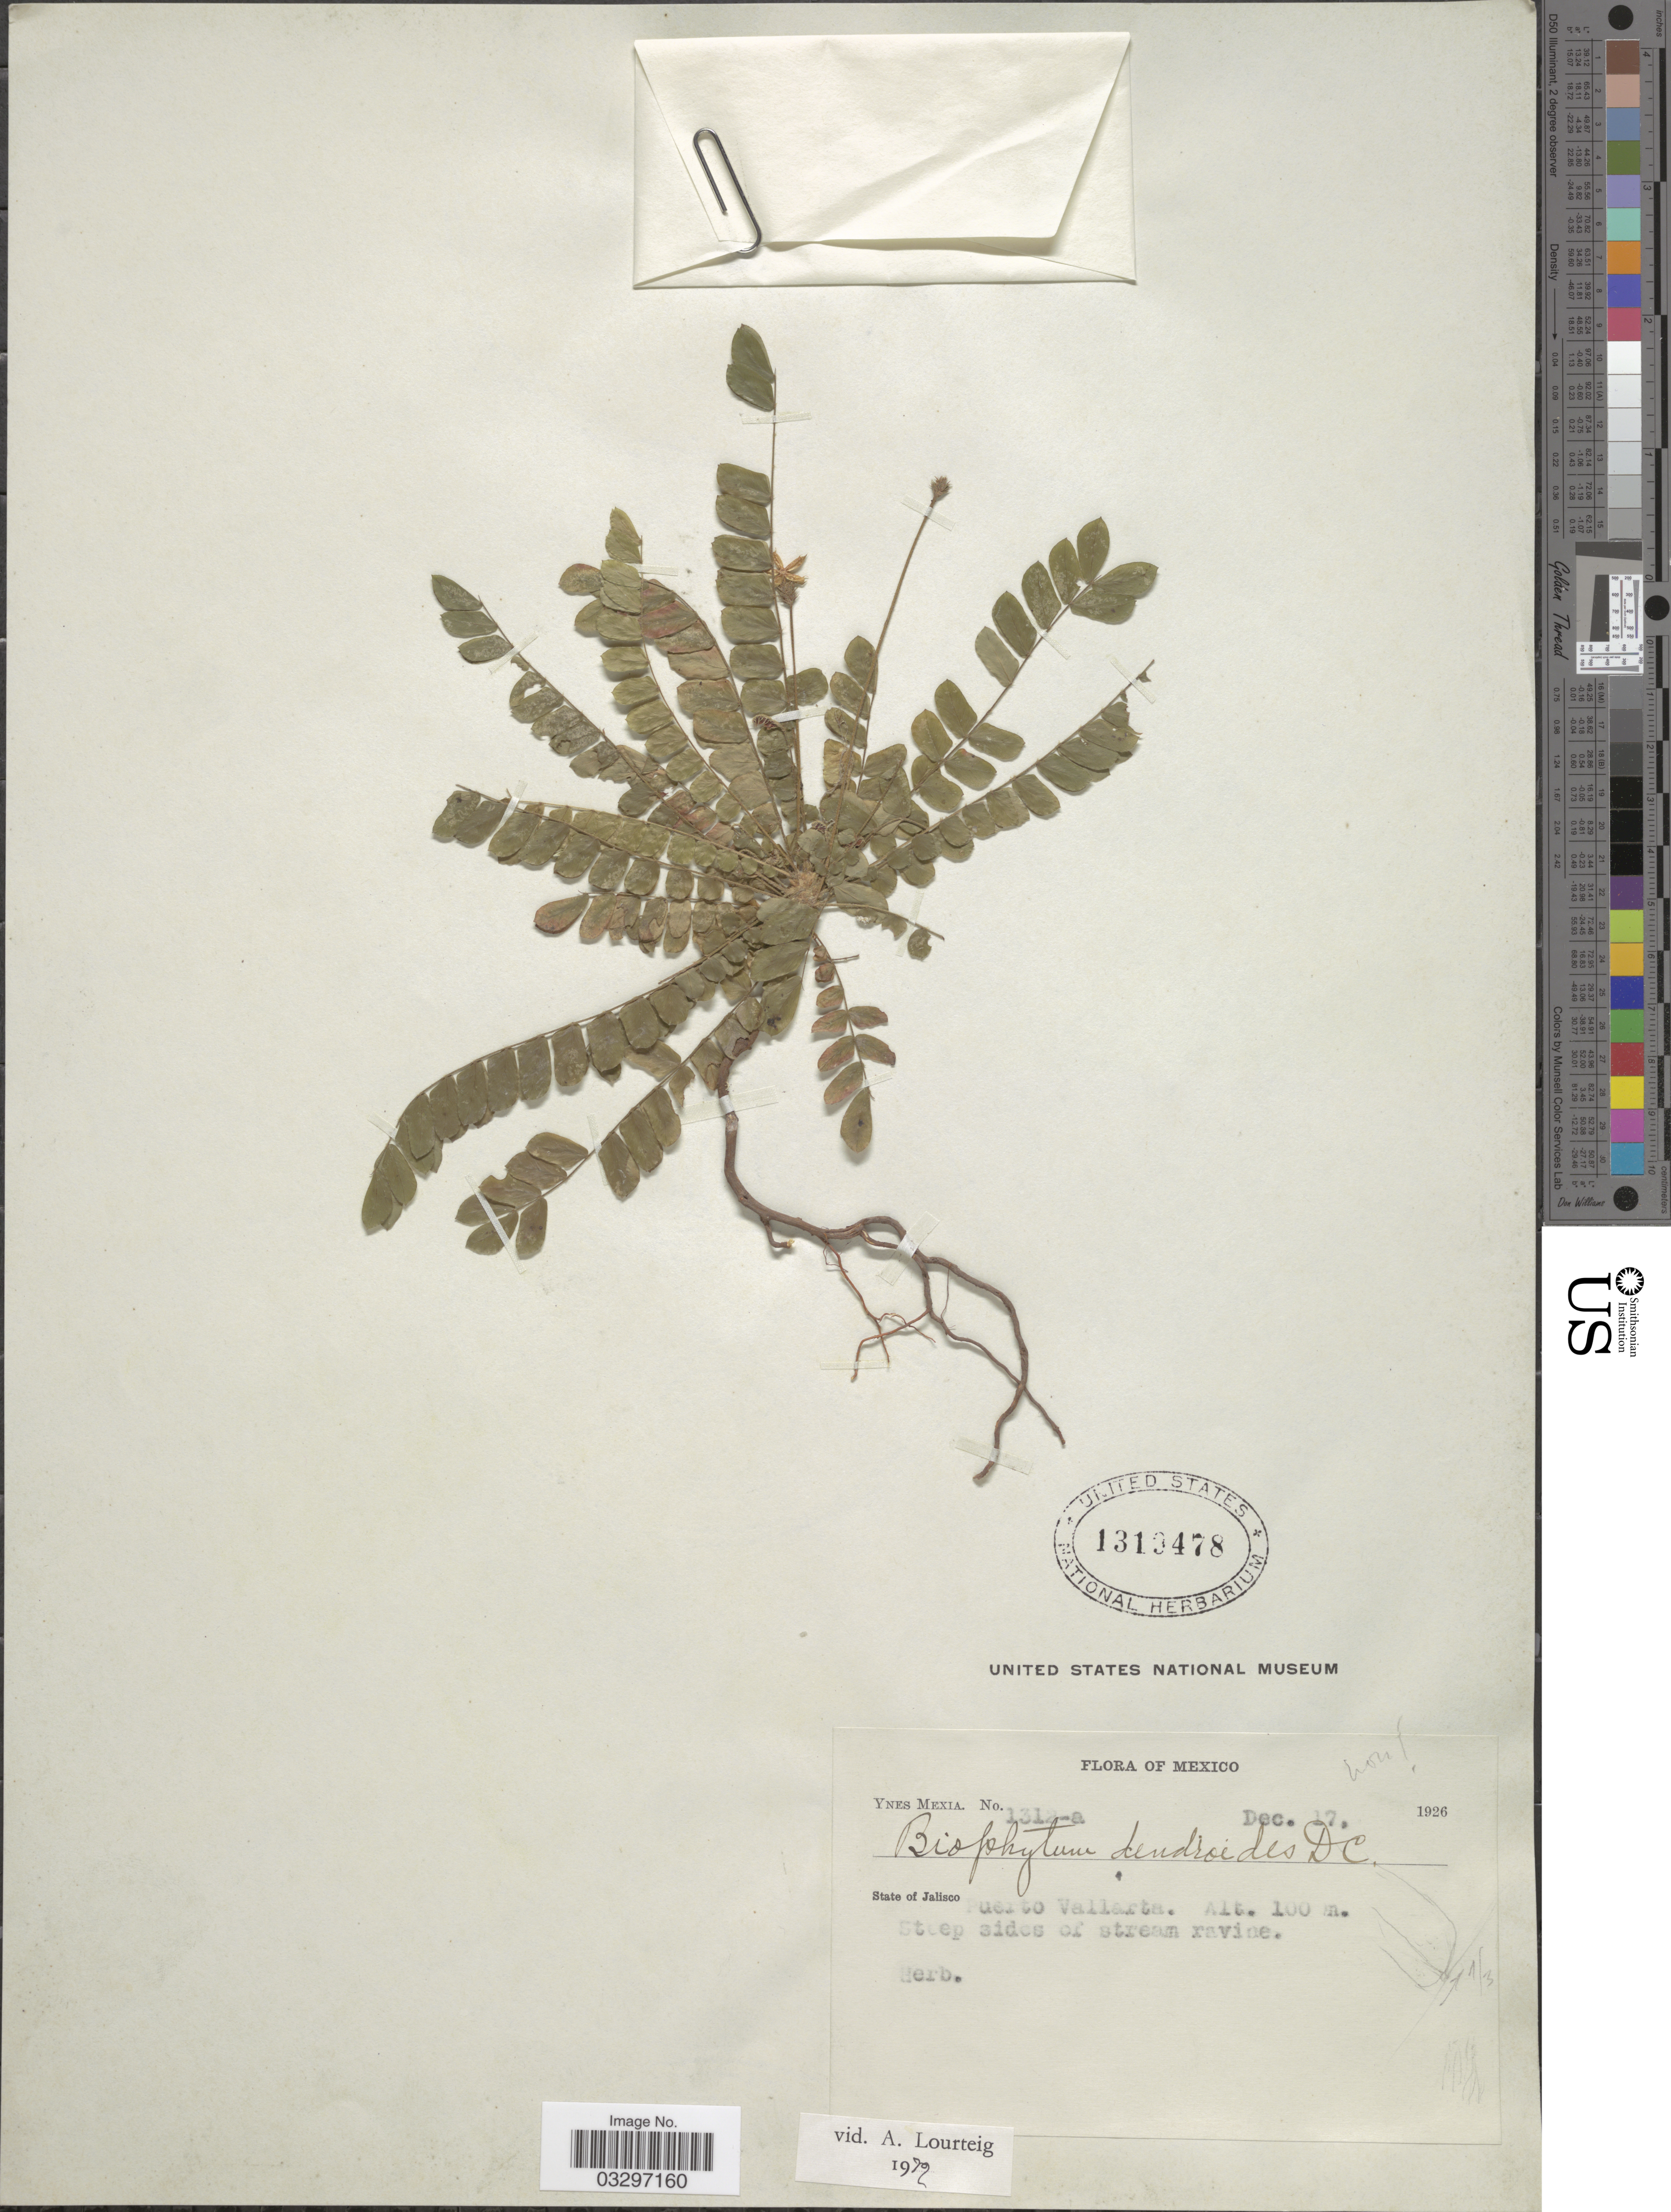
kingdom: Plantae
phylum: Tracheophyta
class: Magnoliopsida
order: Oxalidales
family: Oxalidaceae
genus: Biophytum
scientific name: Biophytum dendroides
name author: (Kunth) DC.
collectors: Y. Mexia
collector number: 1312-a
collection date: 1926-12-17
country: Mexico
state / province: Jalisco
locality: Puerto Vallarta.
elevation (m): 100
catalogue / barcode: US 1313478